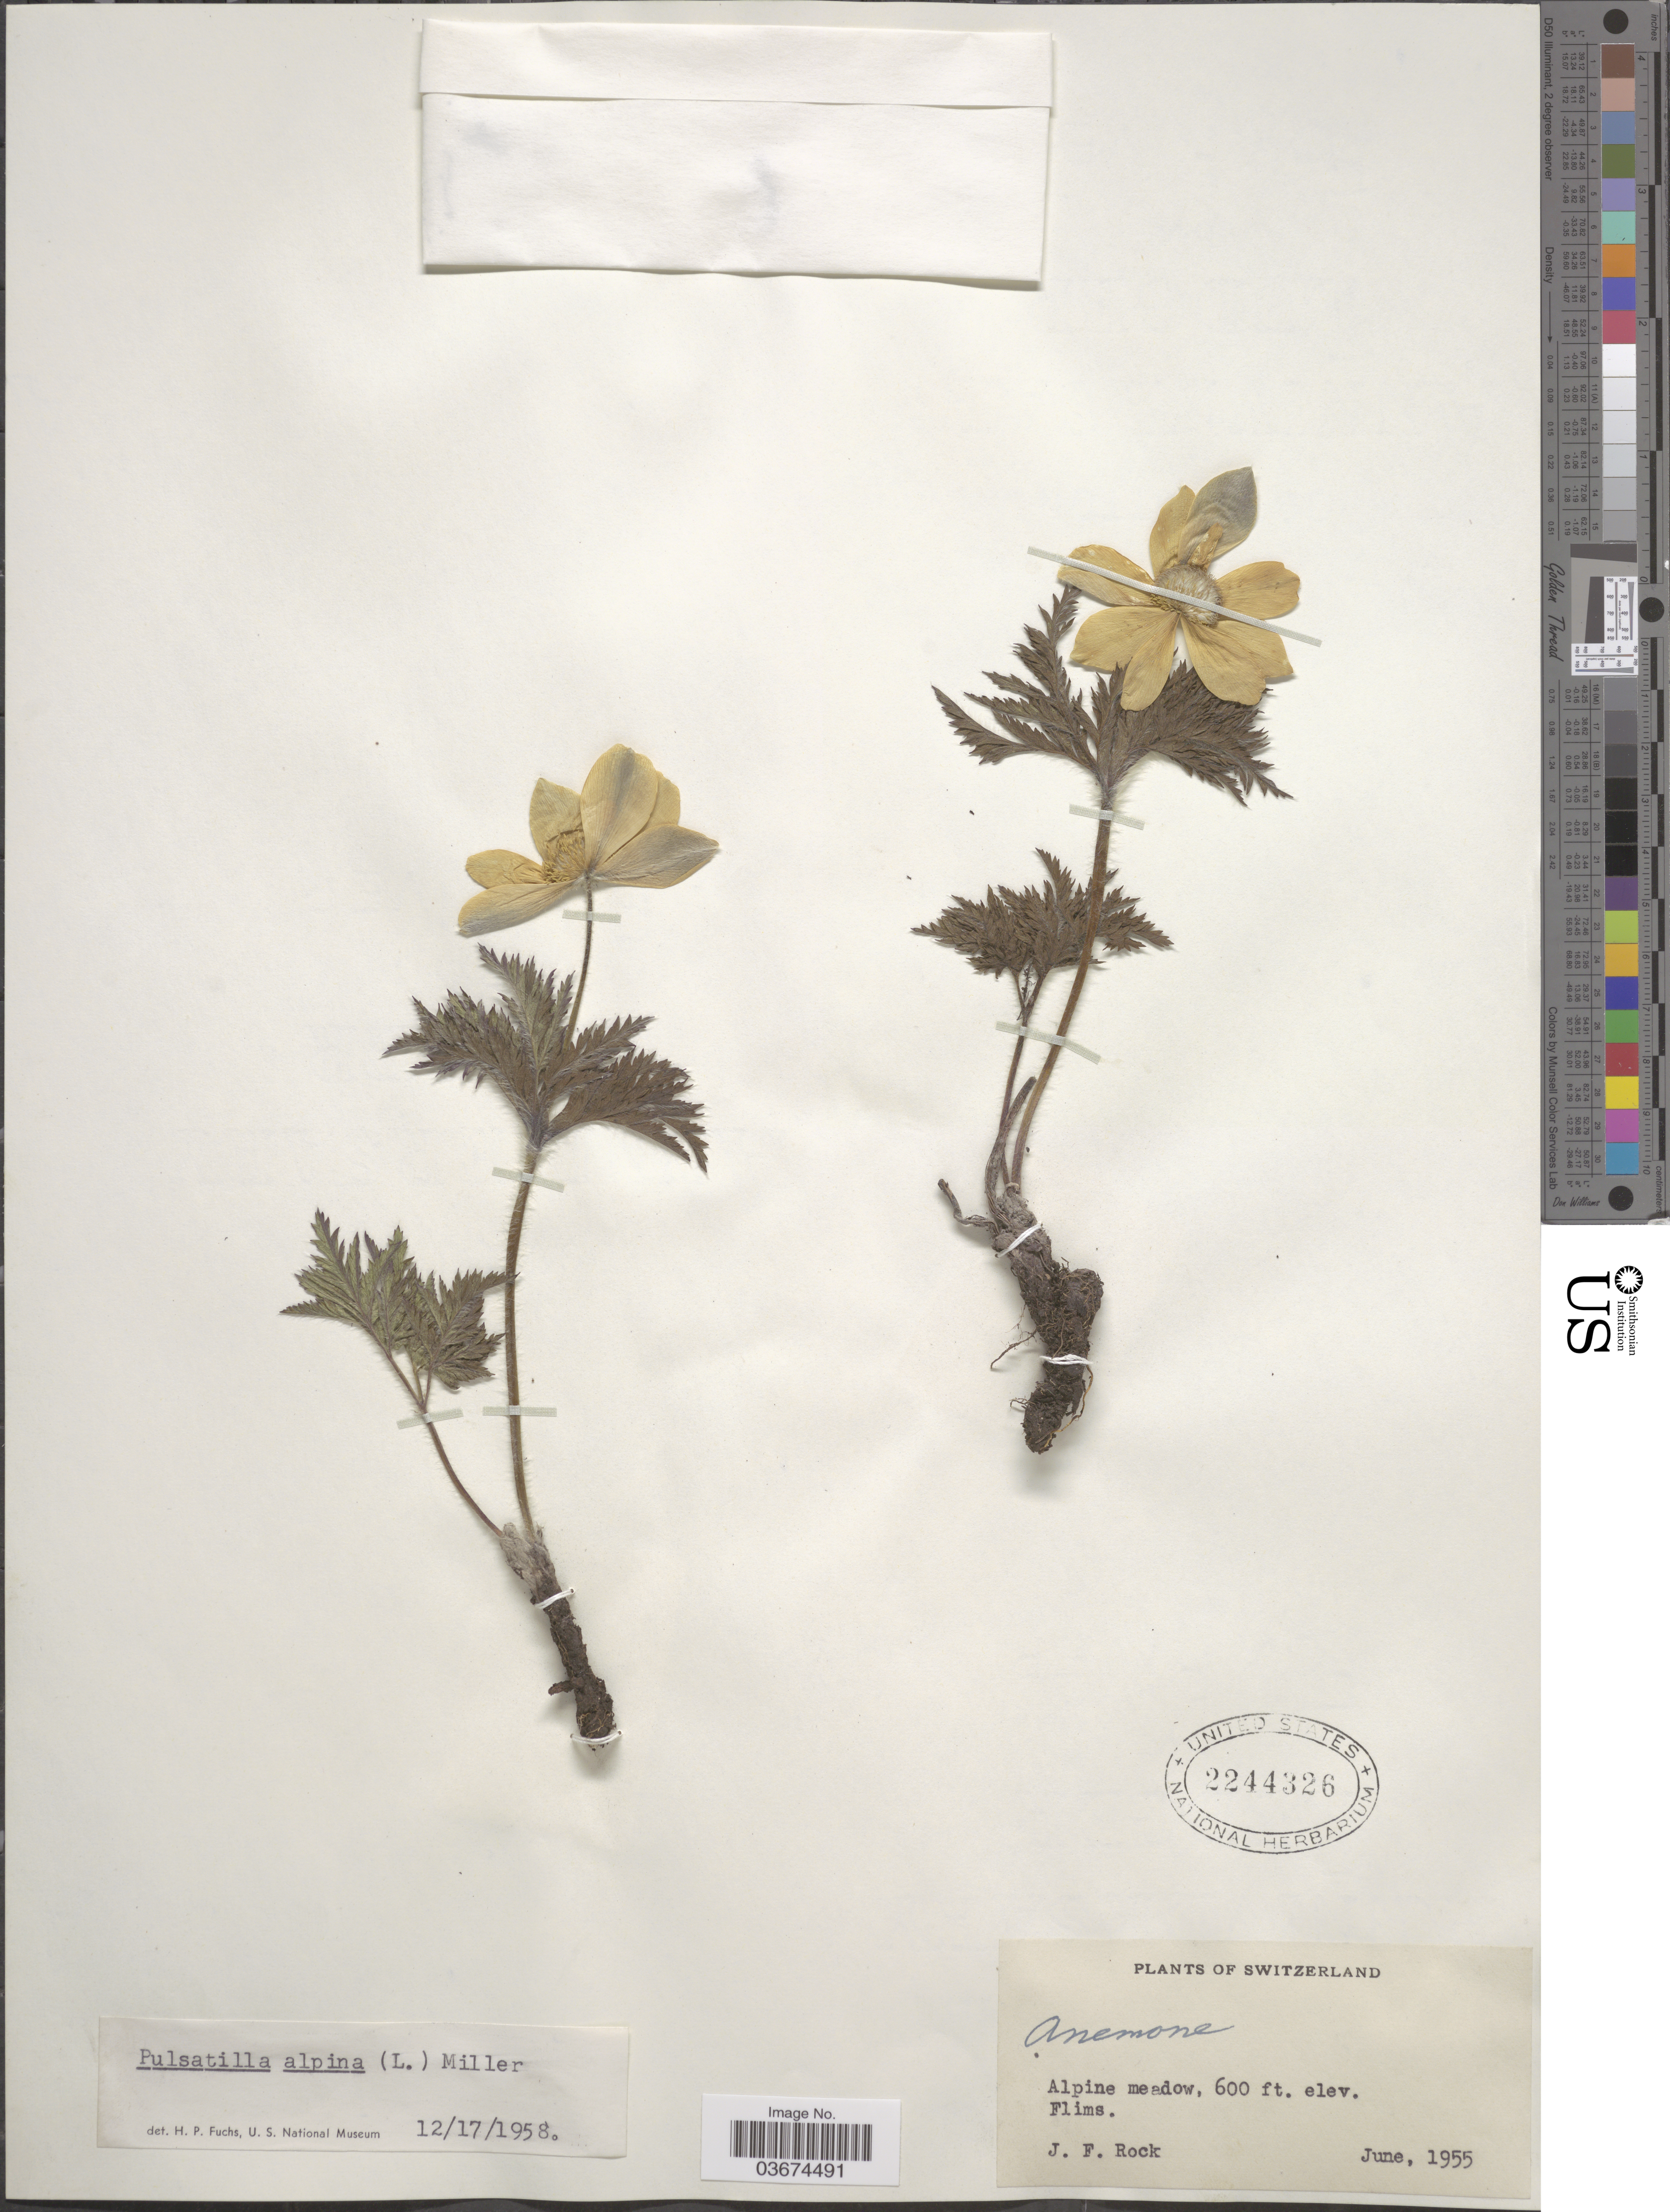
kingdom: Plantae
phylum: Tracheophyta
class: Magnoliopsida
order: Ranunculales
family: Ranunculaceae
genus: Pulsatilla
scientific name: Pulsatilla alpina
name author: Delarbre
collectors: J. Rock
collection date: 1955-06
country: Switzerland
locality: Flims.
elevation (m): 183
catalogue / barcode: US 2244326